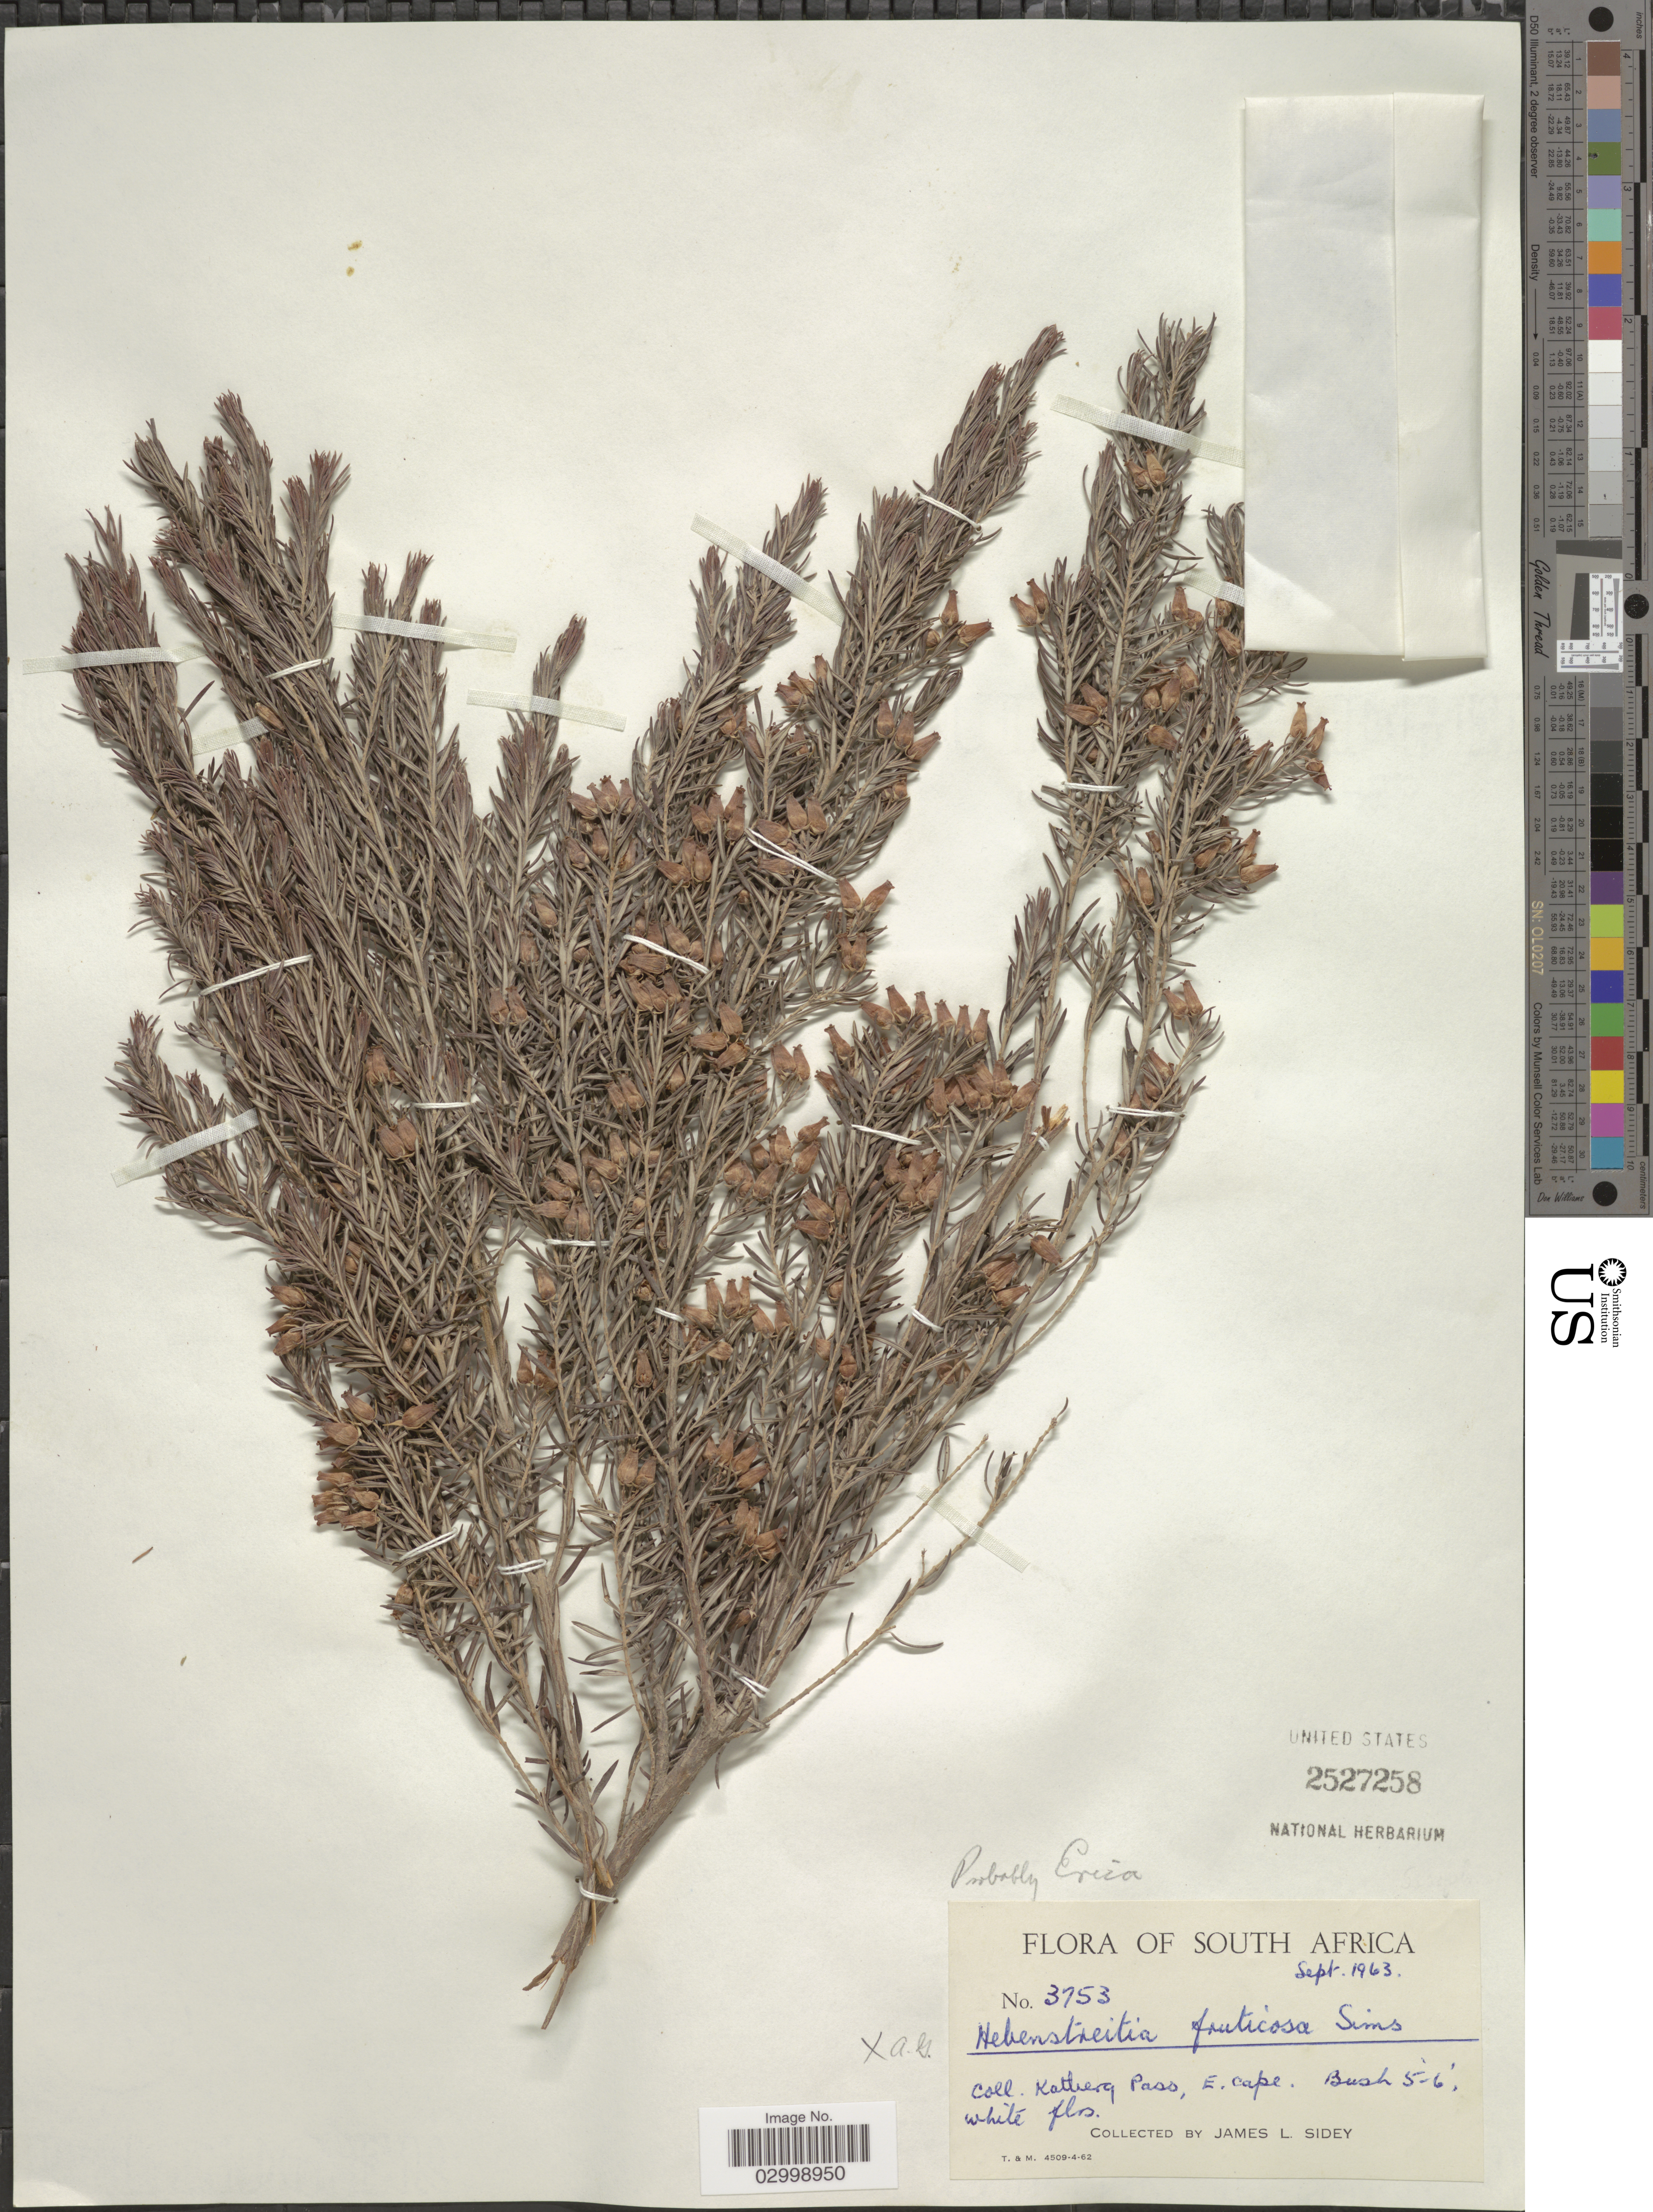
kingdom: Plantae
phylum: Tracheophyta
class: Magnoliopsida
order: Ericales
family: Ericaceae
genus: Erica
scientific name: Erica sp.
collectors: J. L. Sidey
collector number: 3753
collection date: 1963-09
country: South Africa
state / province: Eastern Cape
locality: Katberg Pass, E. Cape.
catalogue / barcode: US 2527258